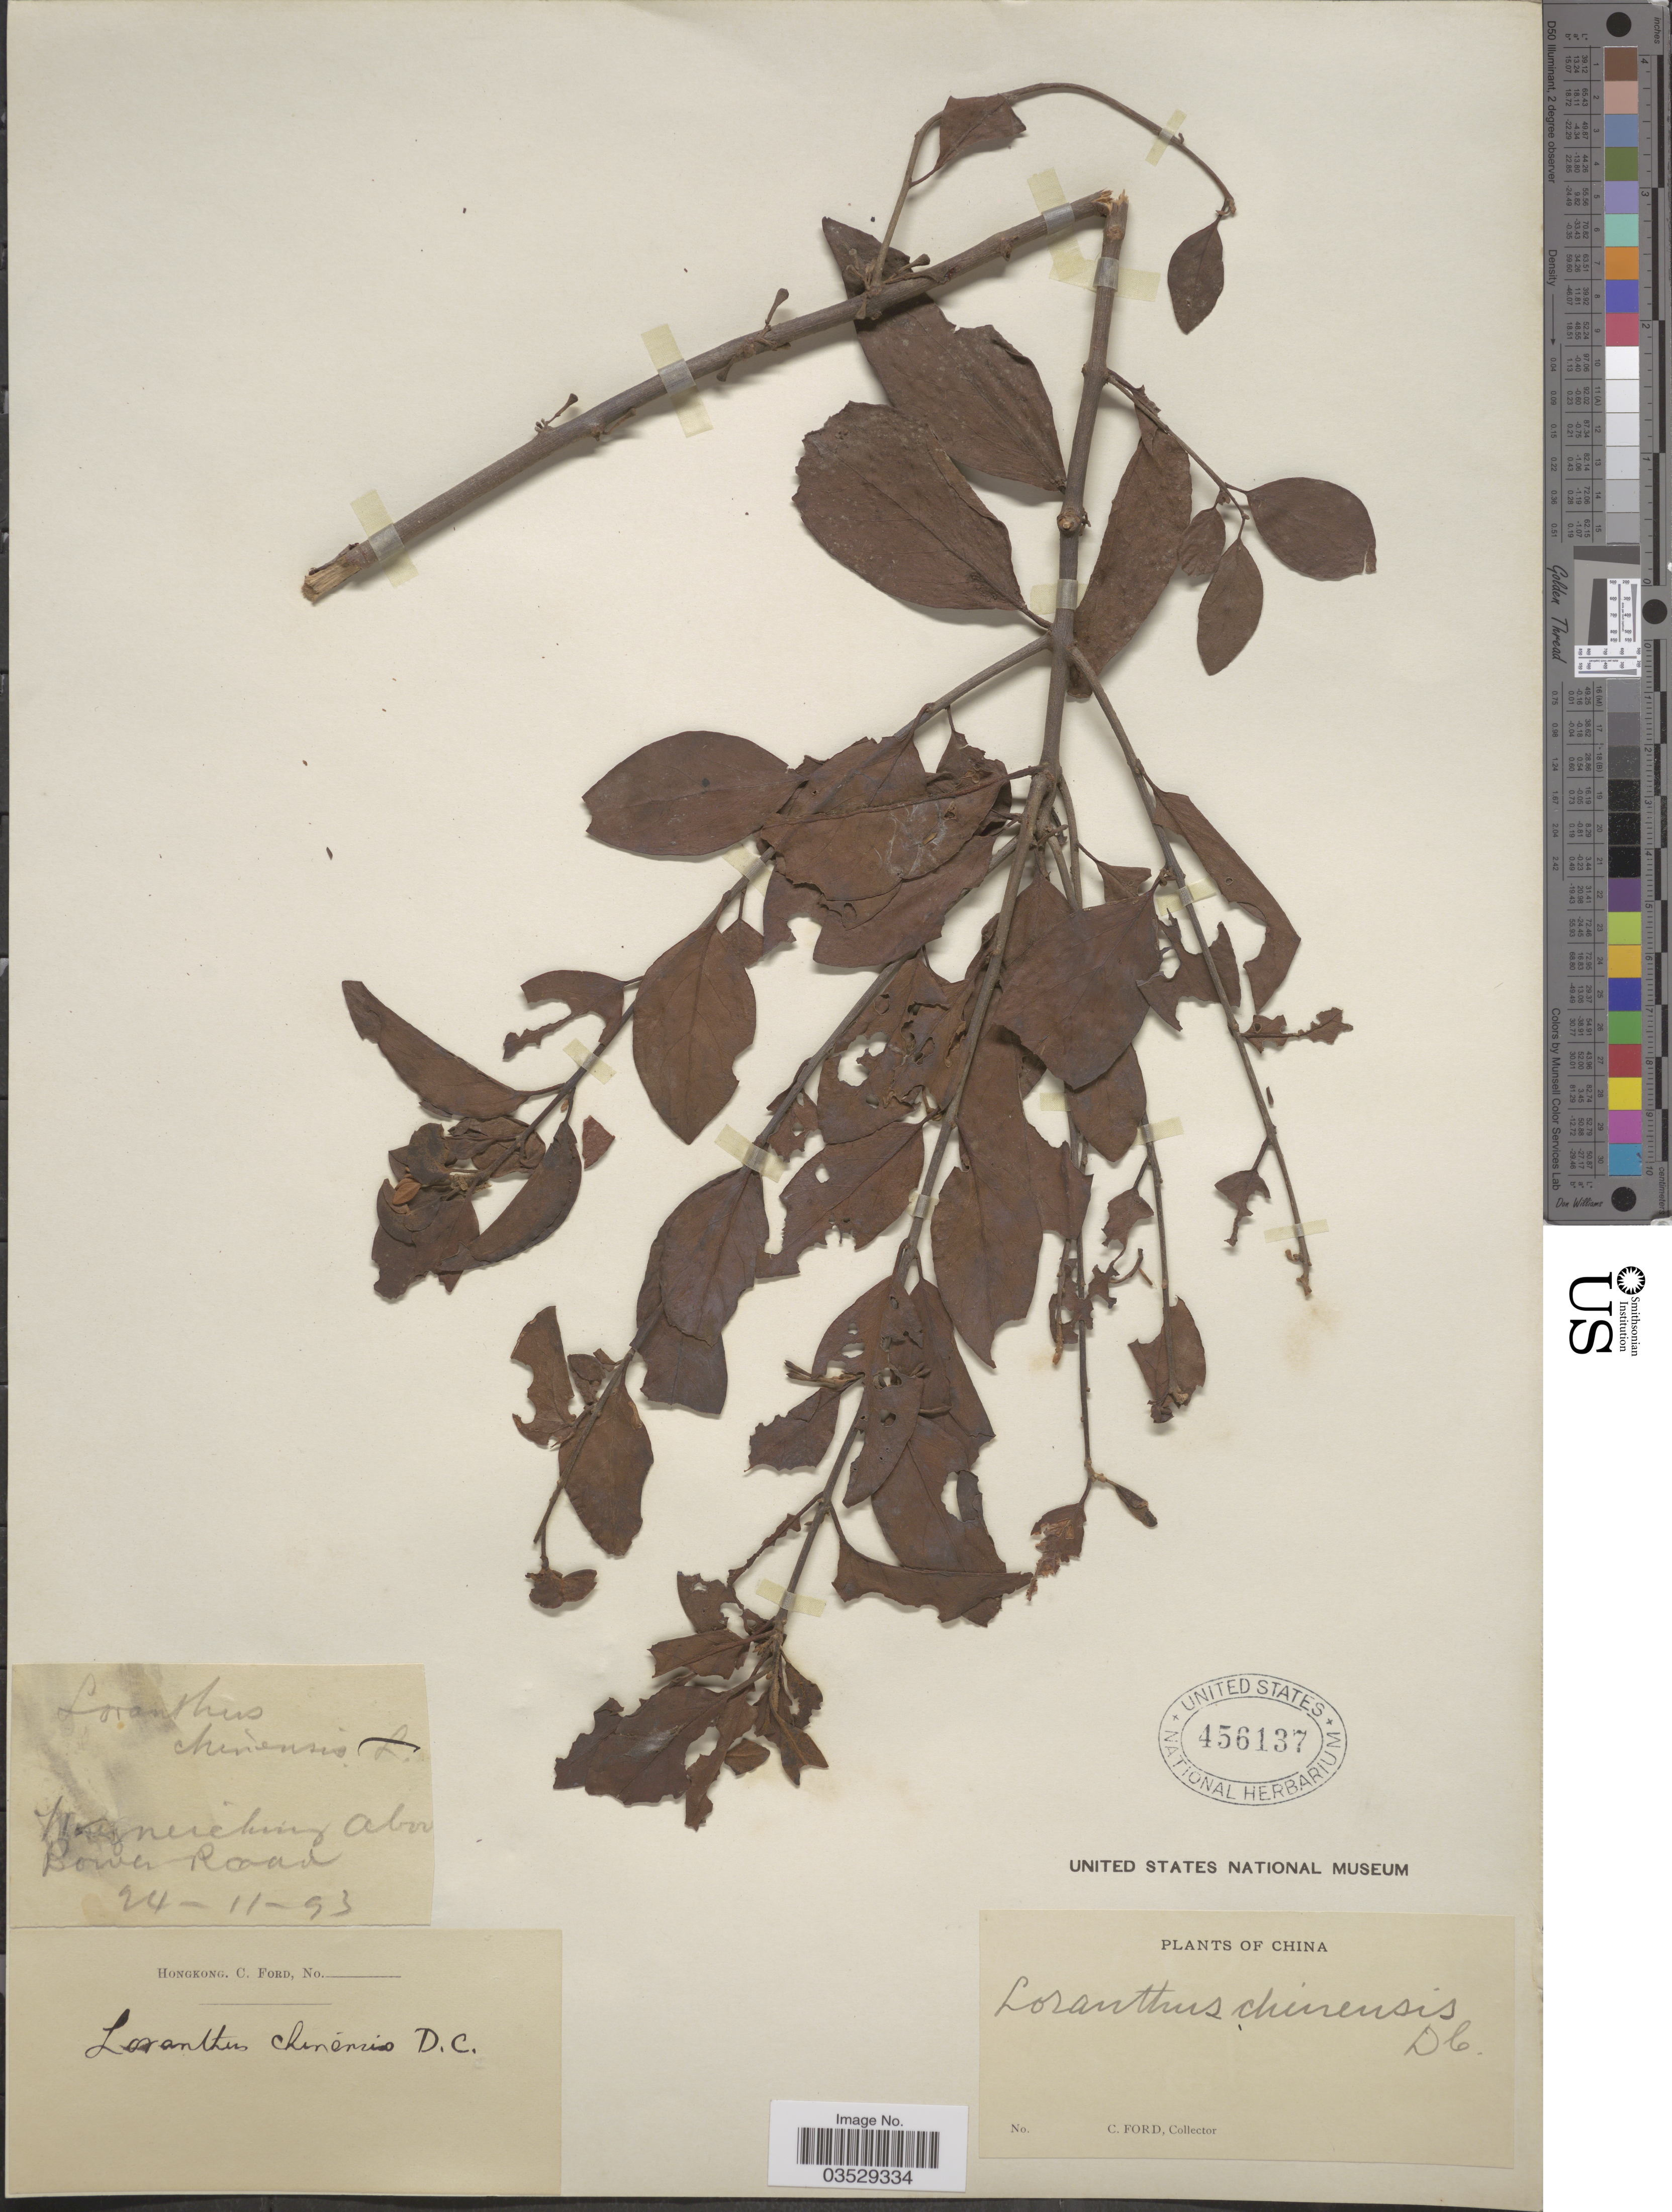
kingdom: Plantae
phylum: Tracheophyta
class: Magnoliopsida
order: Santalales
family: Loranthaceae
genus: Taxillus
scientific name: Taxillus chinensis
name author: (DC.) Danser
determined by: Strong, M. T., (US), Smithsonian Institution - National Museum of Natural History (UNITED STATES)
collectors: C. Ford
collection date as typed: Transcribed d/m/y: 24/11/93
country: China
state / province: Hong Kong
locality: [illegible text] Bower Road.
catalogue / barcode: US 456137